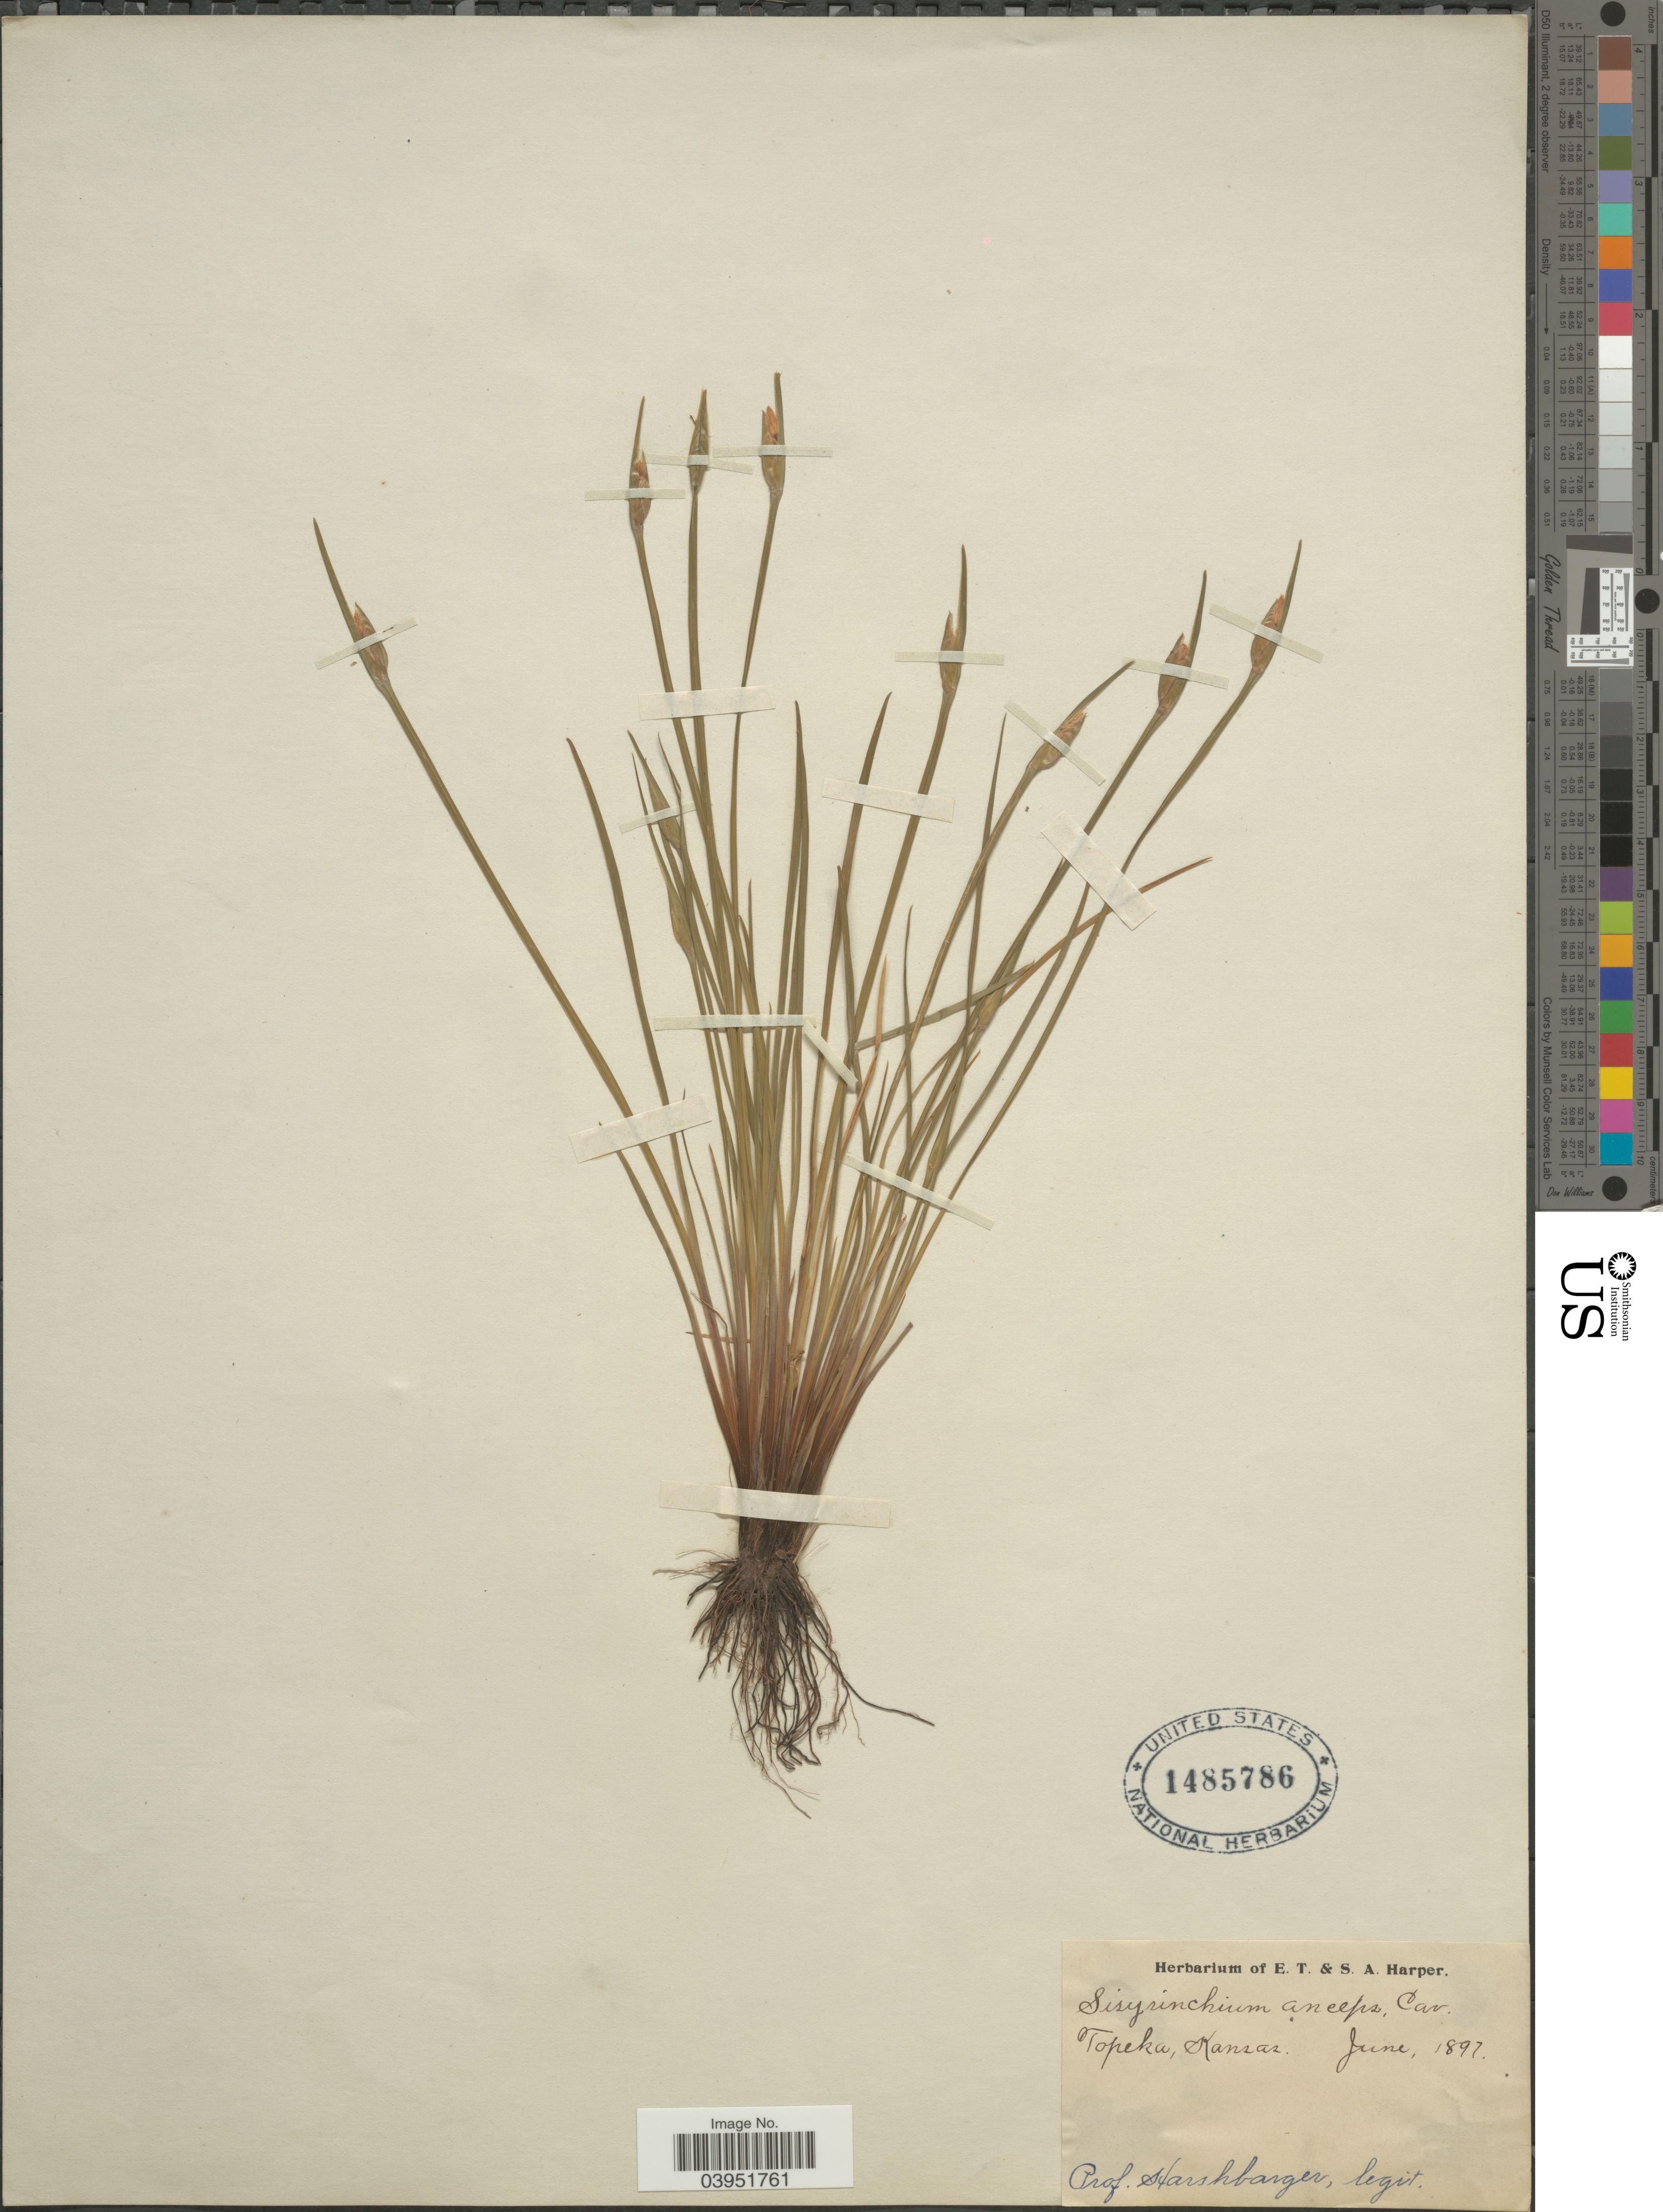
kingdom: Plantae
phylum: Tracheophyta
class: Liliopsida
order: Asparagales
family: Iridaceae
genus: Sisyrinchium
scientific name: Sisyrinchium sp.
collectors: Harshbarger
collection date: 1897-06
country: United States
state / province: Kansas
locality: Topeka.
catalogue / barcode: US 1485786